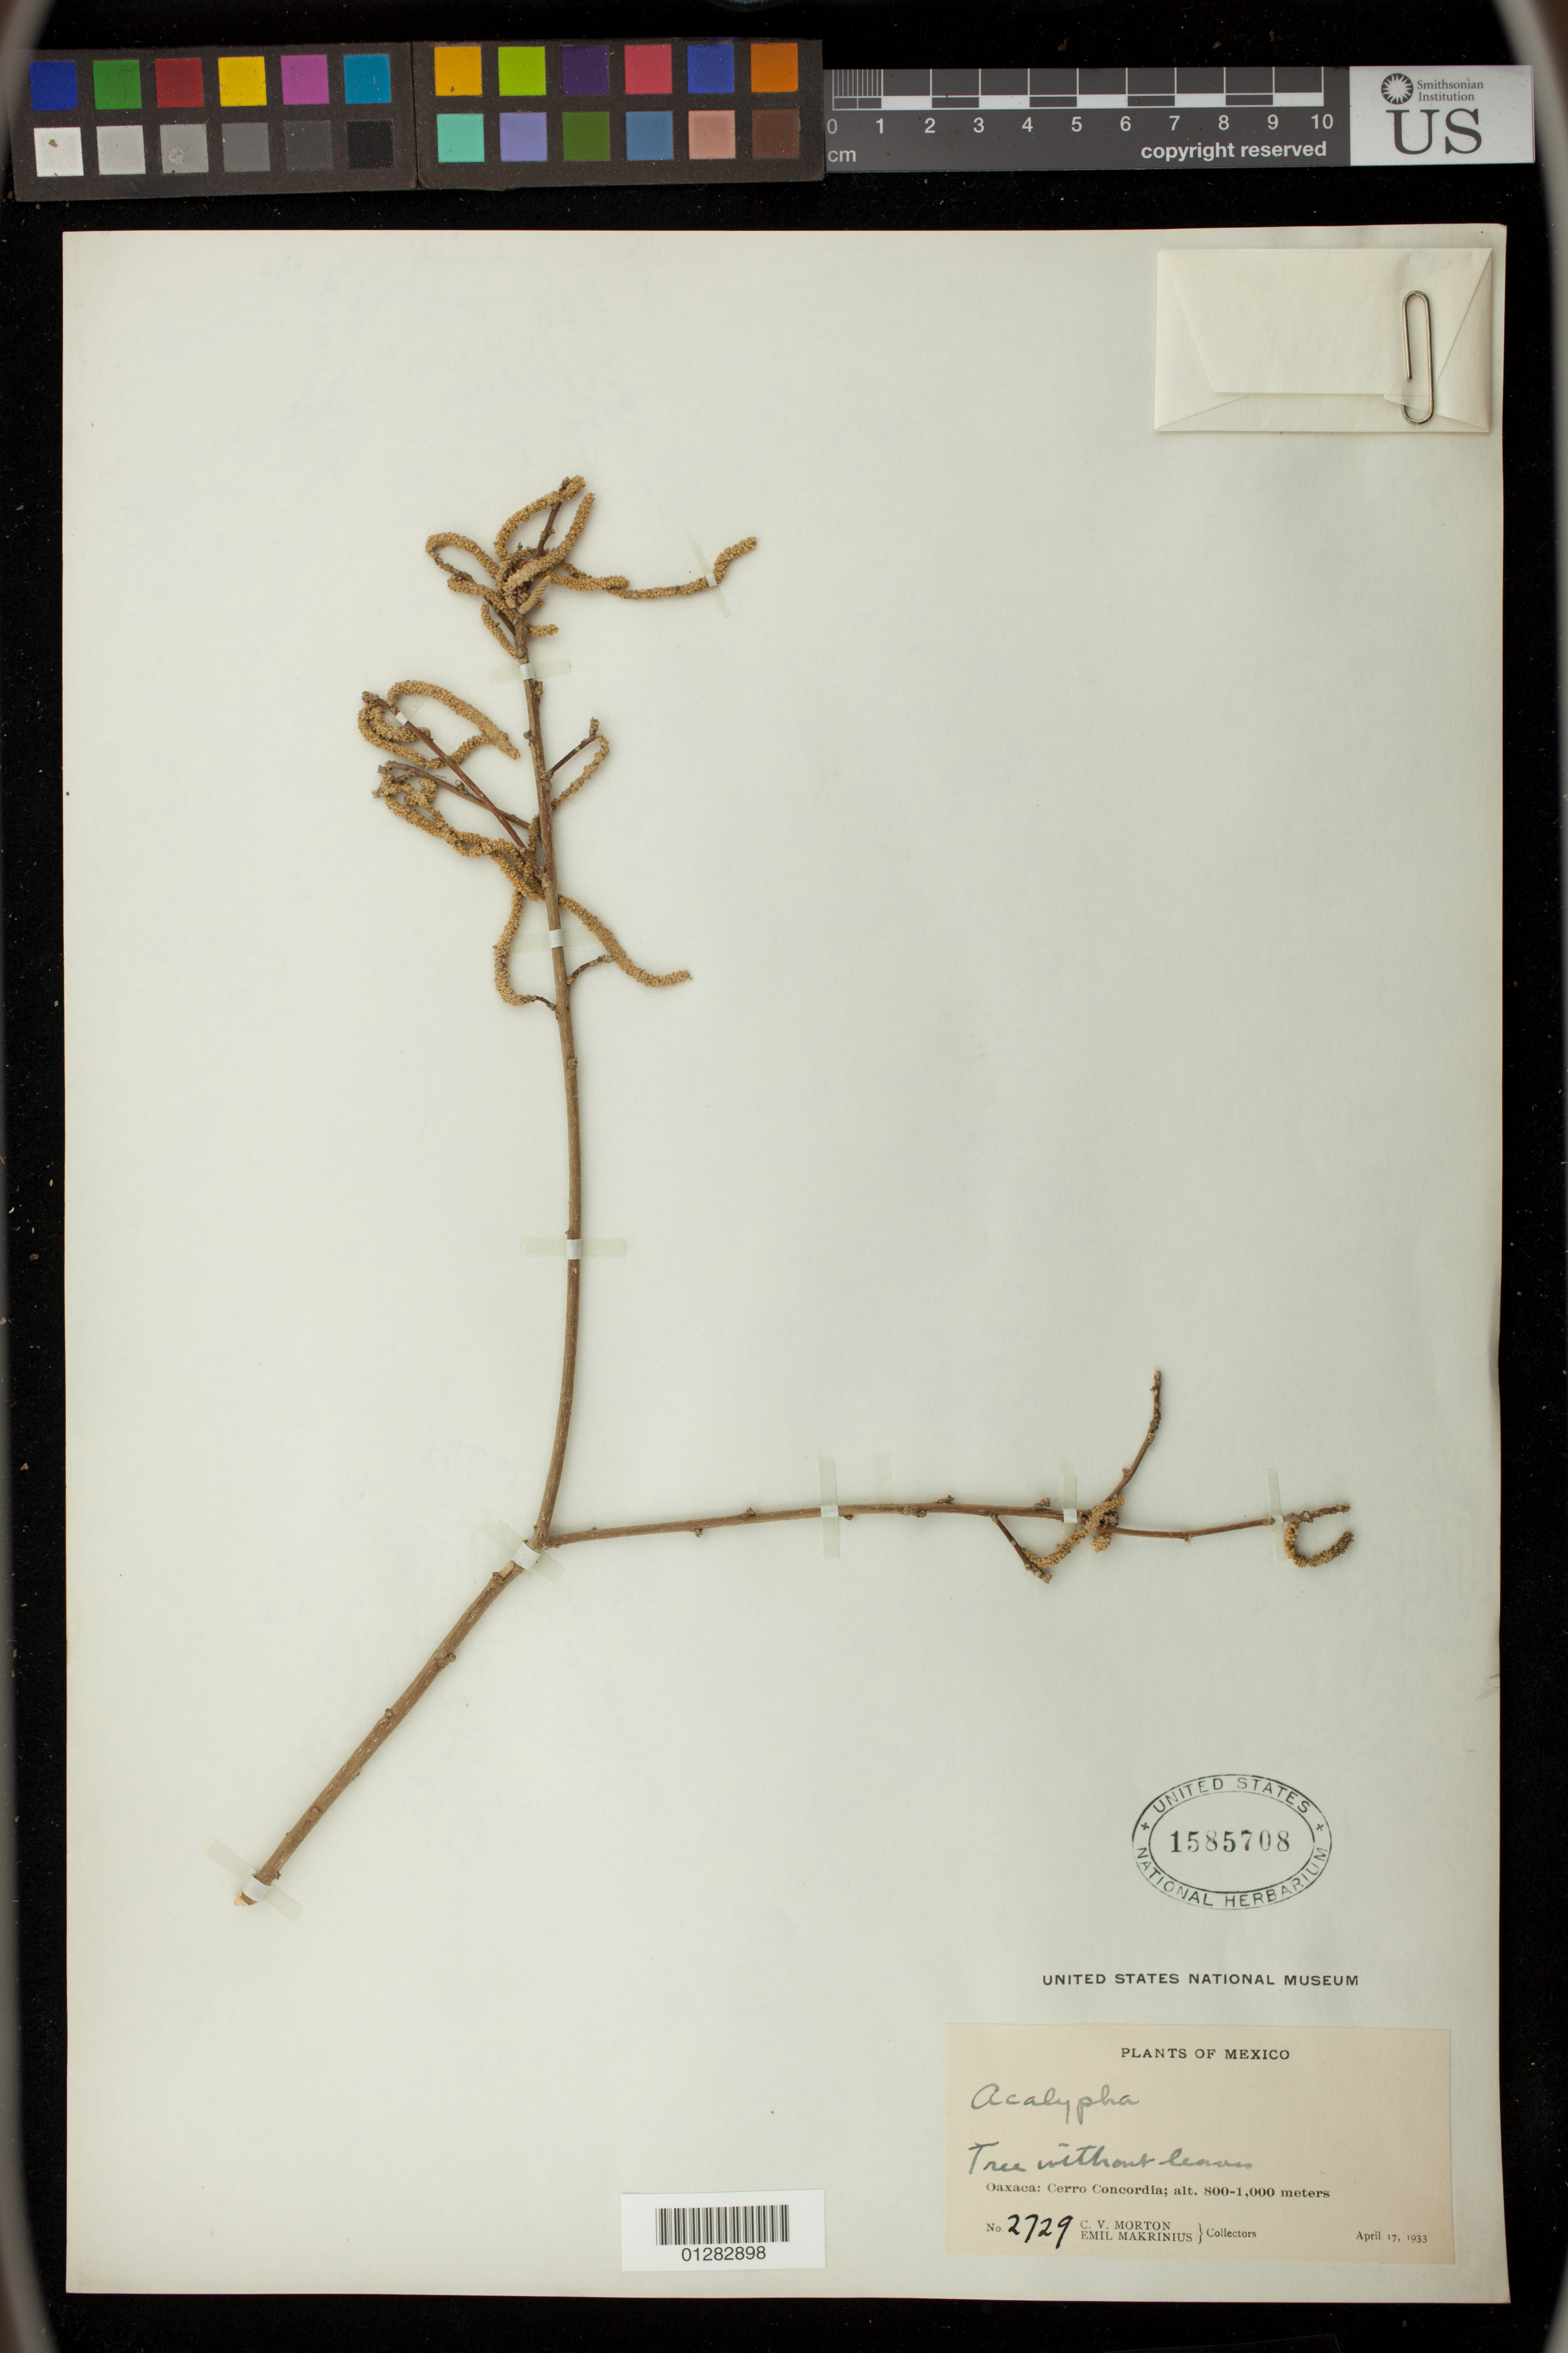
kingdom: Plantae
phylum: Tracheophyta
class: Magnoliopsida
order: Malpighiales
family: Euphorbiaceae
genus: Acalypha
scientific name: Acalypha sp.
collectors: C. V. Morton & E. Makrinius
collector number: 2729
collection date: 1933-04-17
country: Mexico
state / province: Oaxaca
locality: Cerro Concordia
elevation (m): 244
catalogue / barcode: US 1585708